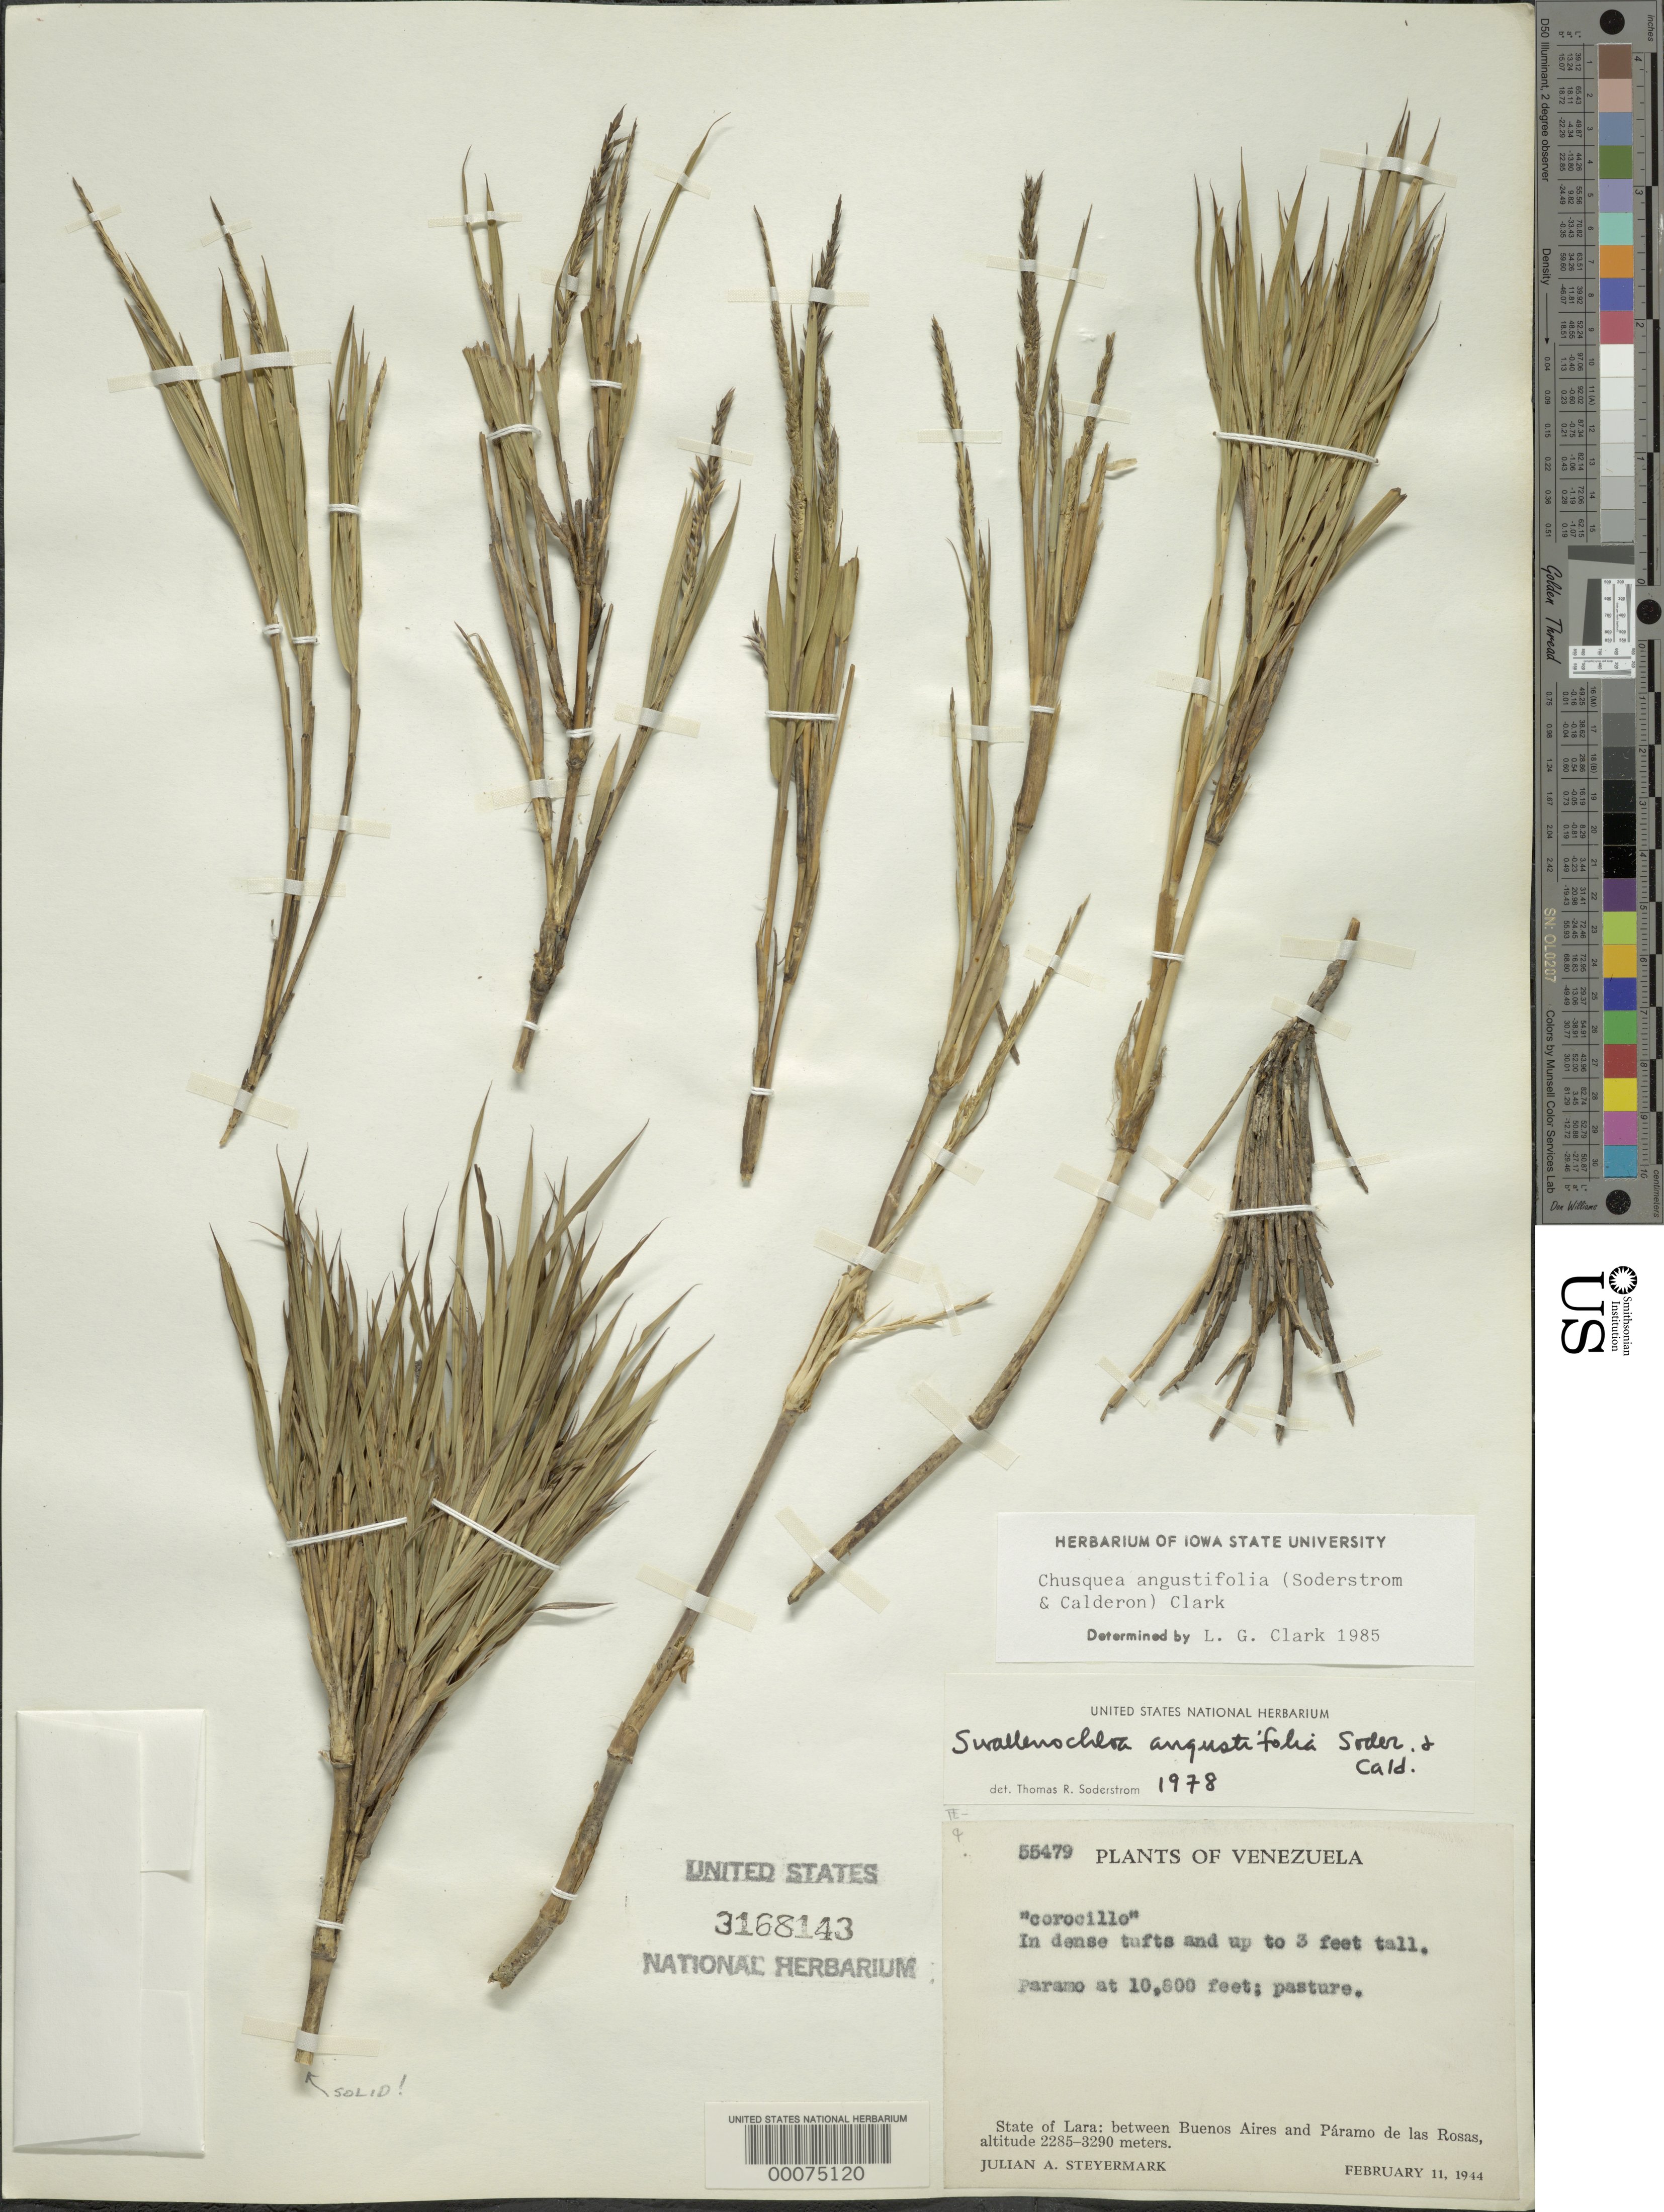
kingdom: Plantae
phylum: Tracheophyta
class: Liliopsida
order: Poales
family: Poaceae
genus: Chusquea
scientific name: Chusquea angustifolia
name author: (Soderstr. & C. E. Calderón) L.G. Clark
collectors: J. Steyermark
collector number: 55479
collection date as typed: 11 Feb 1944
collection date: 1944-02-11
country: Venezuela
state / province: Lara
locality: Between buenos aires and paramo de las rosas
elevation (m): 3048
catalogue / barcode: US 3168143